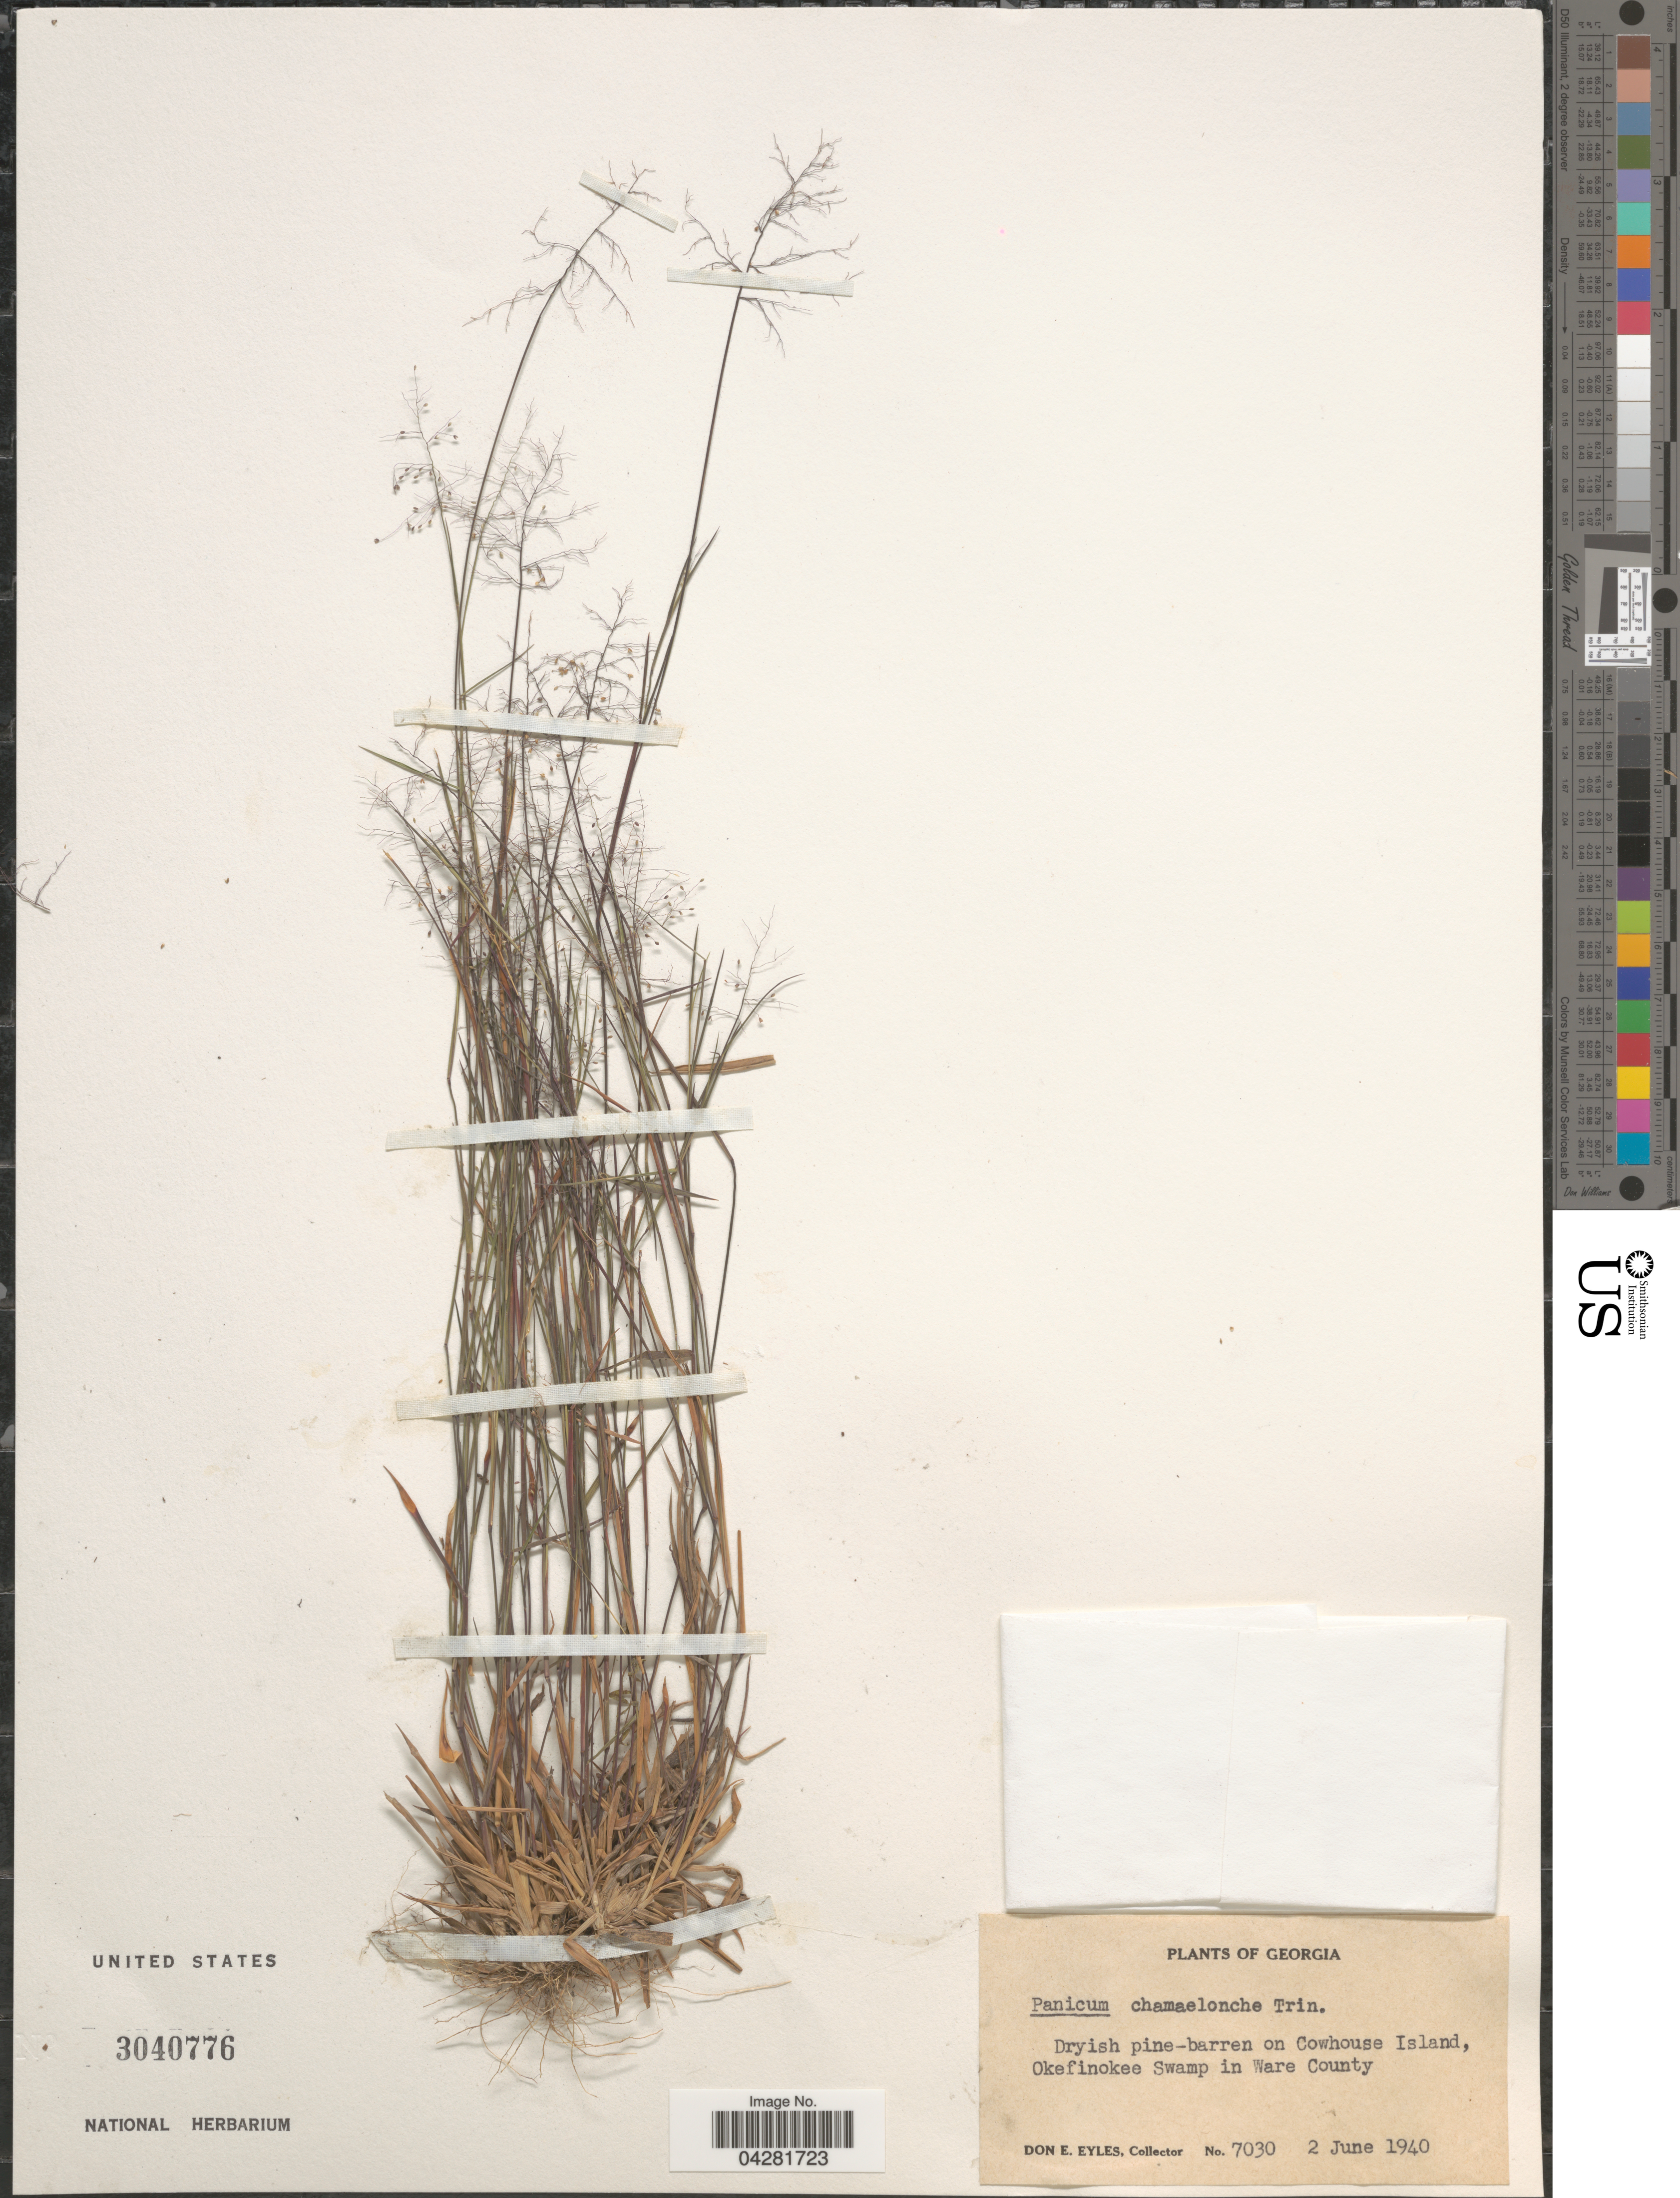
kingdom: Plantae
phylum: Tracheophyta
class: Liliopsida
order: Poales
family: Poaceae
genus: Dichanthelium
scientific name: Dichanthelium ensifolium var. ensifolium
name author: (Baldwin ex Elliot) Gould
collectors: D. Eyles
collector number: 7030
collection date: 1940-06-02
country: United States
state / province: Georgia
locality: Dryish pine-barren on Cowhouse Island, Okefinokee Swamp in Ware County.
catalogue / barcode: US 3040776